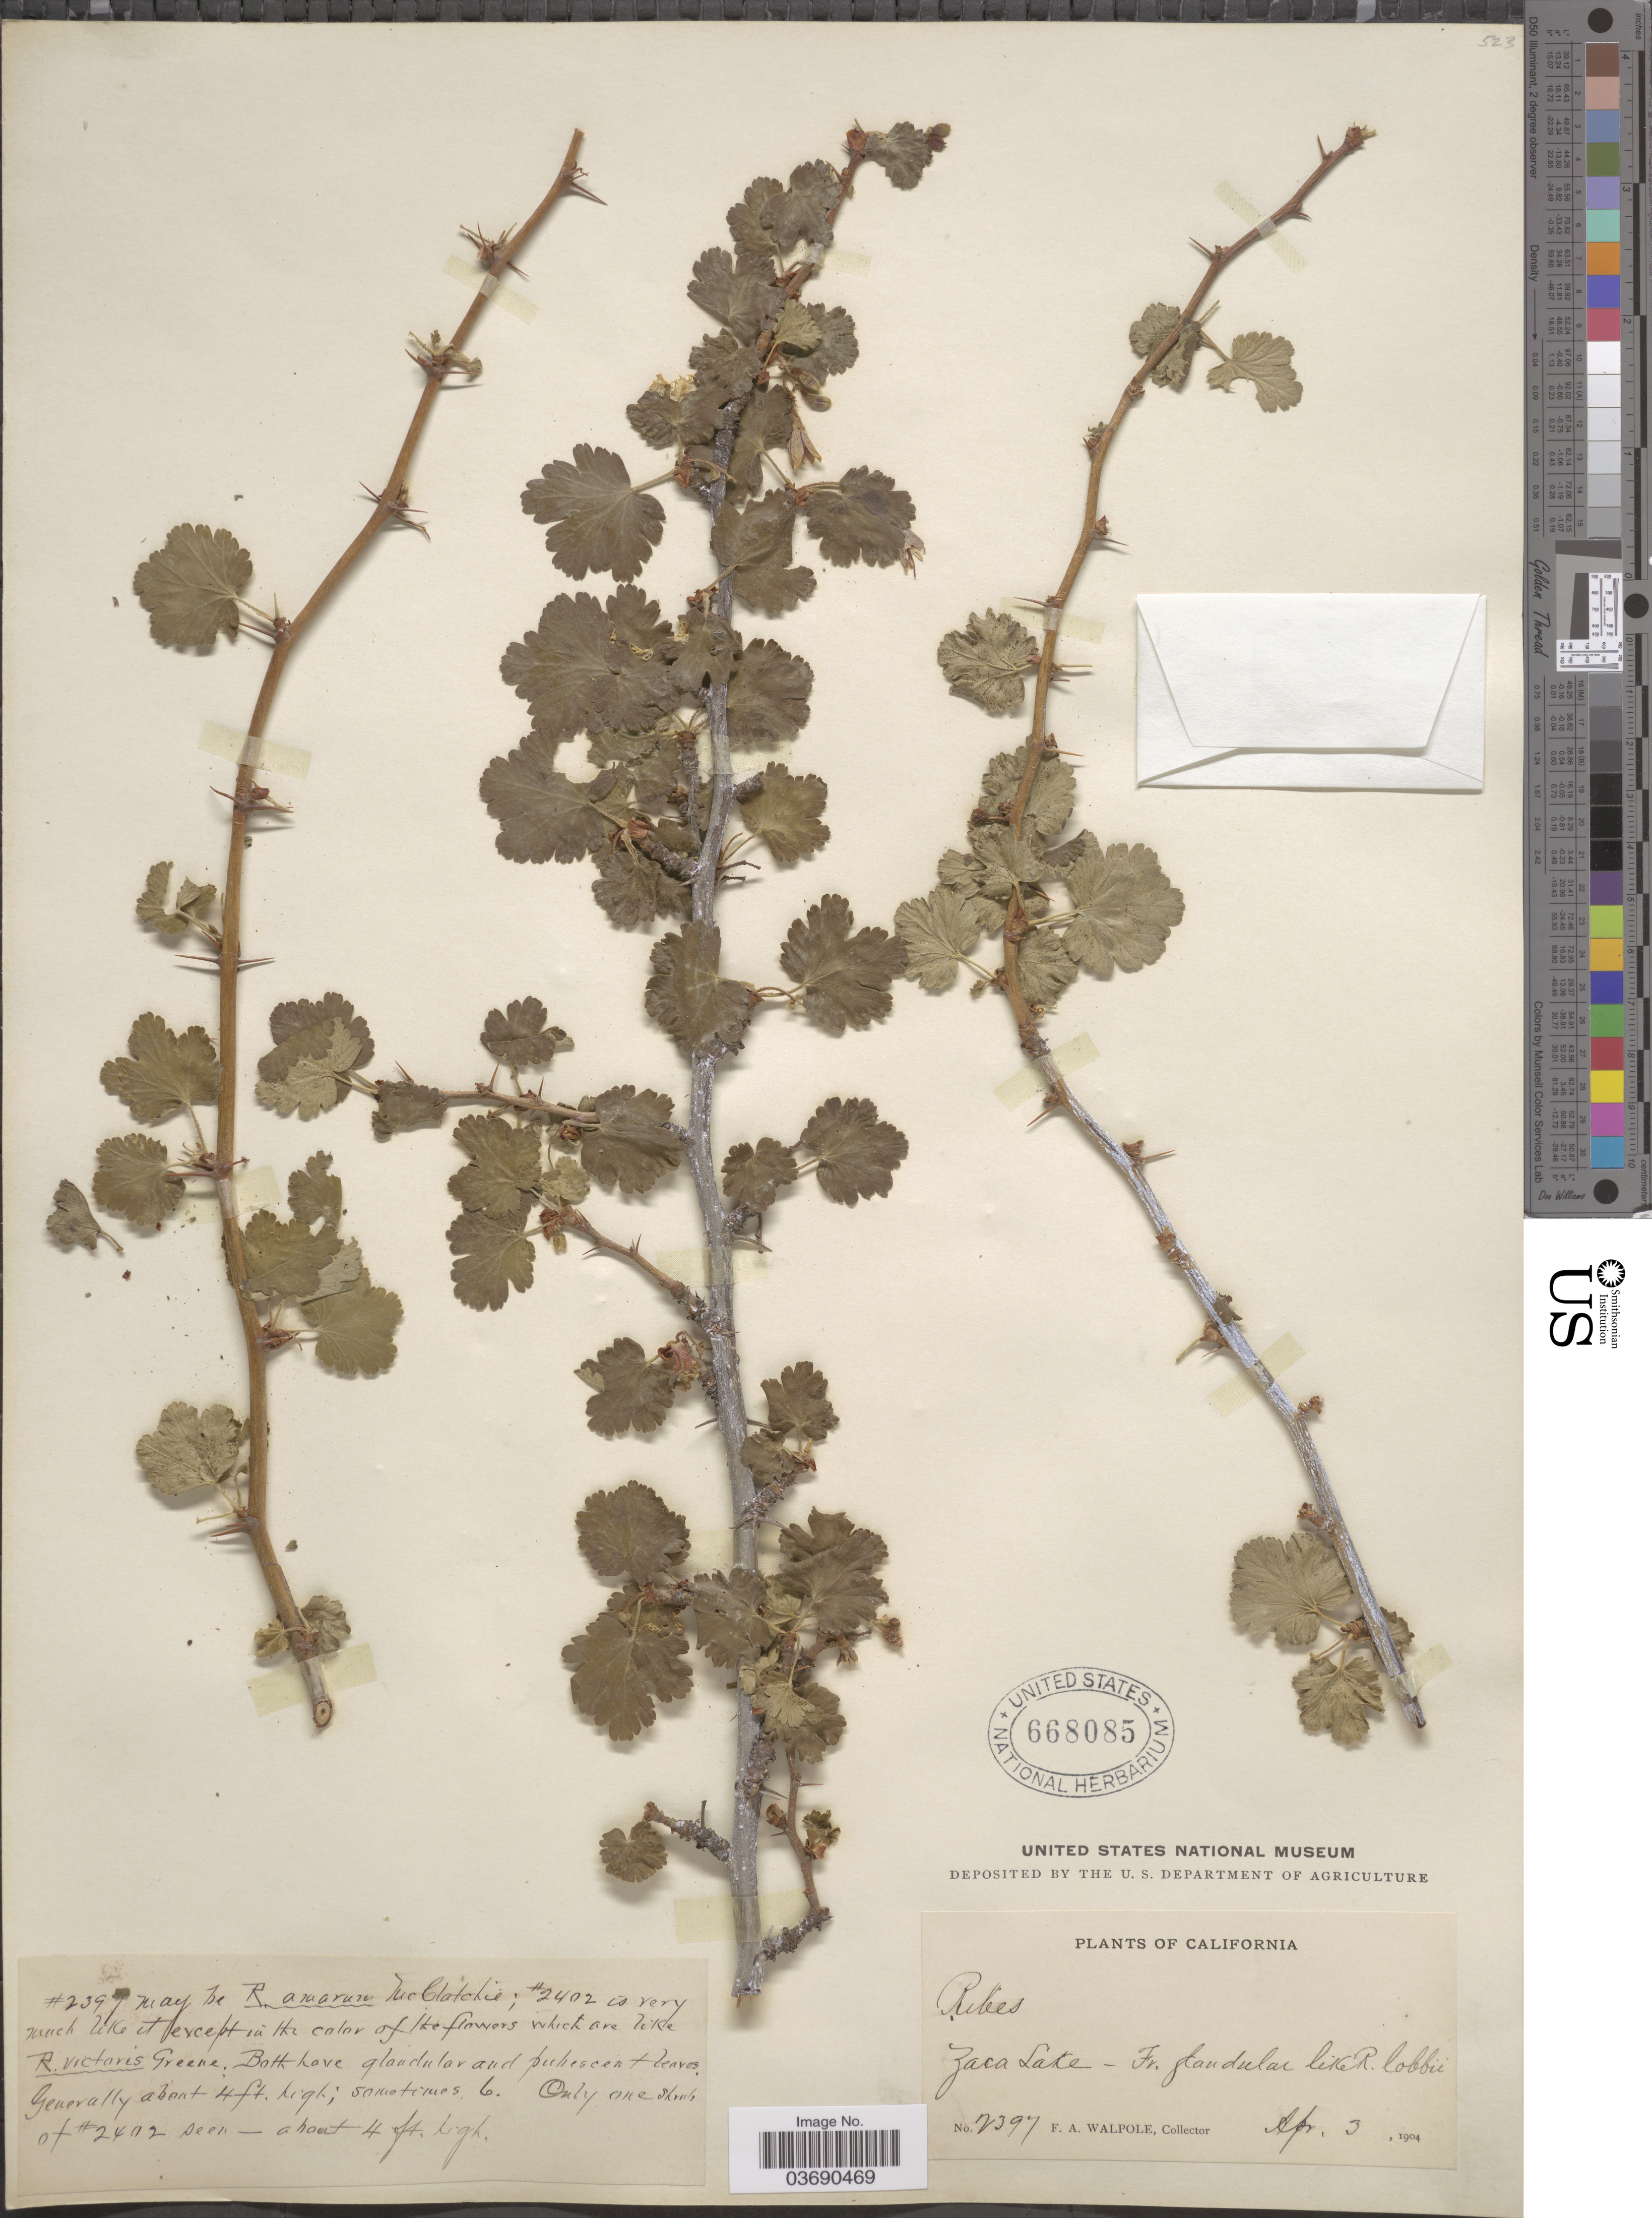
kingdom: Plantae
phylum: Tracheophyta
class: Magnoliopsida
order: Saxifragales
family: Grossulariaceae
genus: Ribes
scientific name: Ribes amarum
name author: McClatchie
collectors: F. Walpole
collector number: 2397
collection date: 1904-04-03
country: United States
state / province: California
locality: Zaca Lake.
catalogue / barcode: US 668085